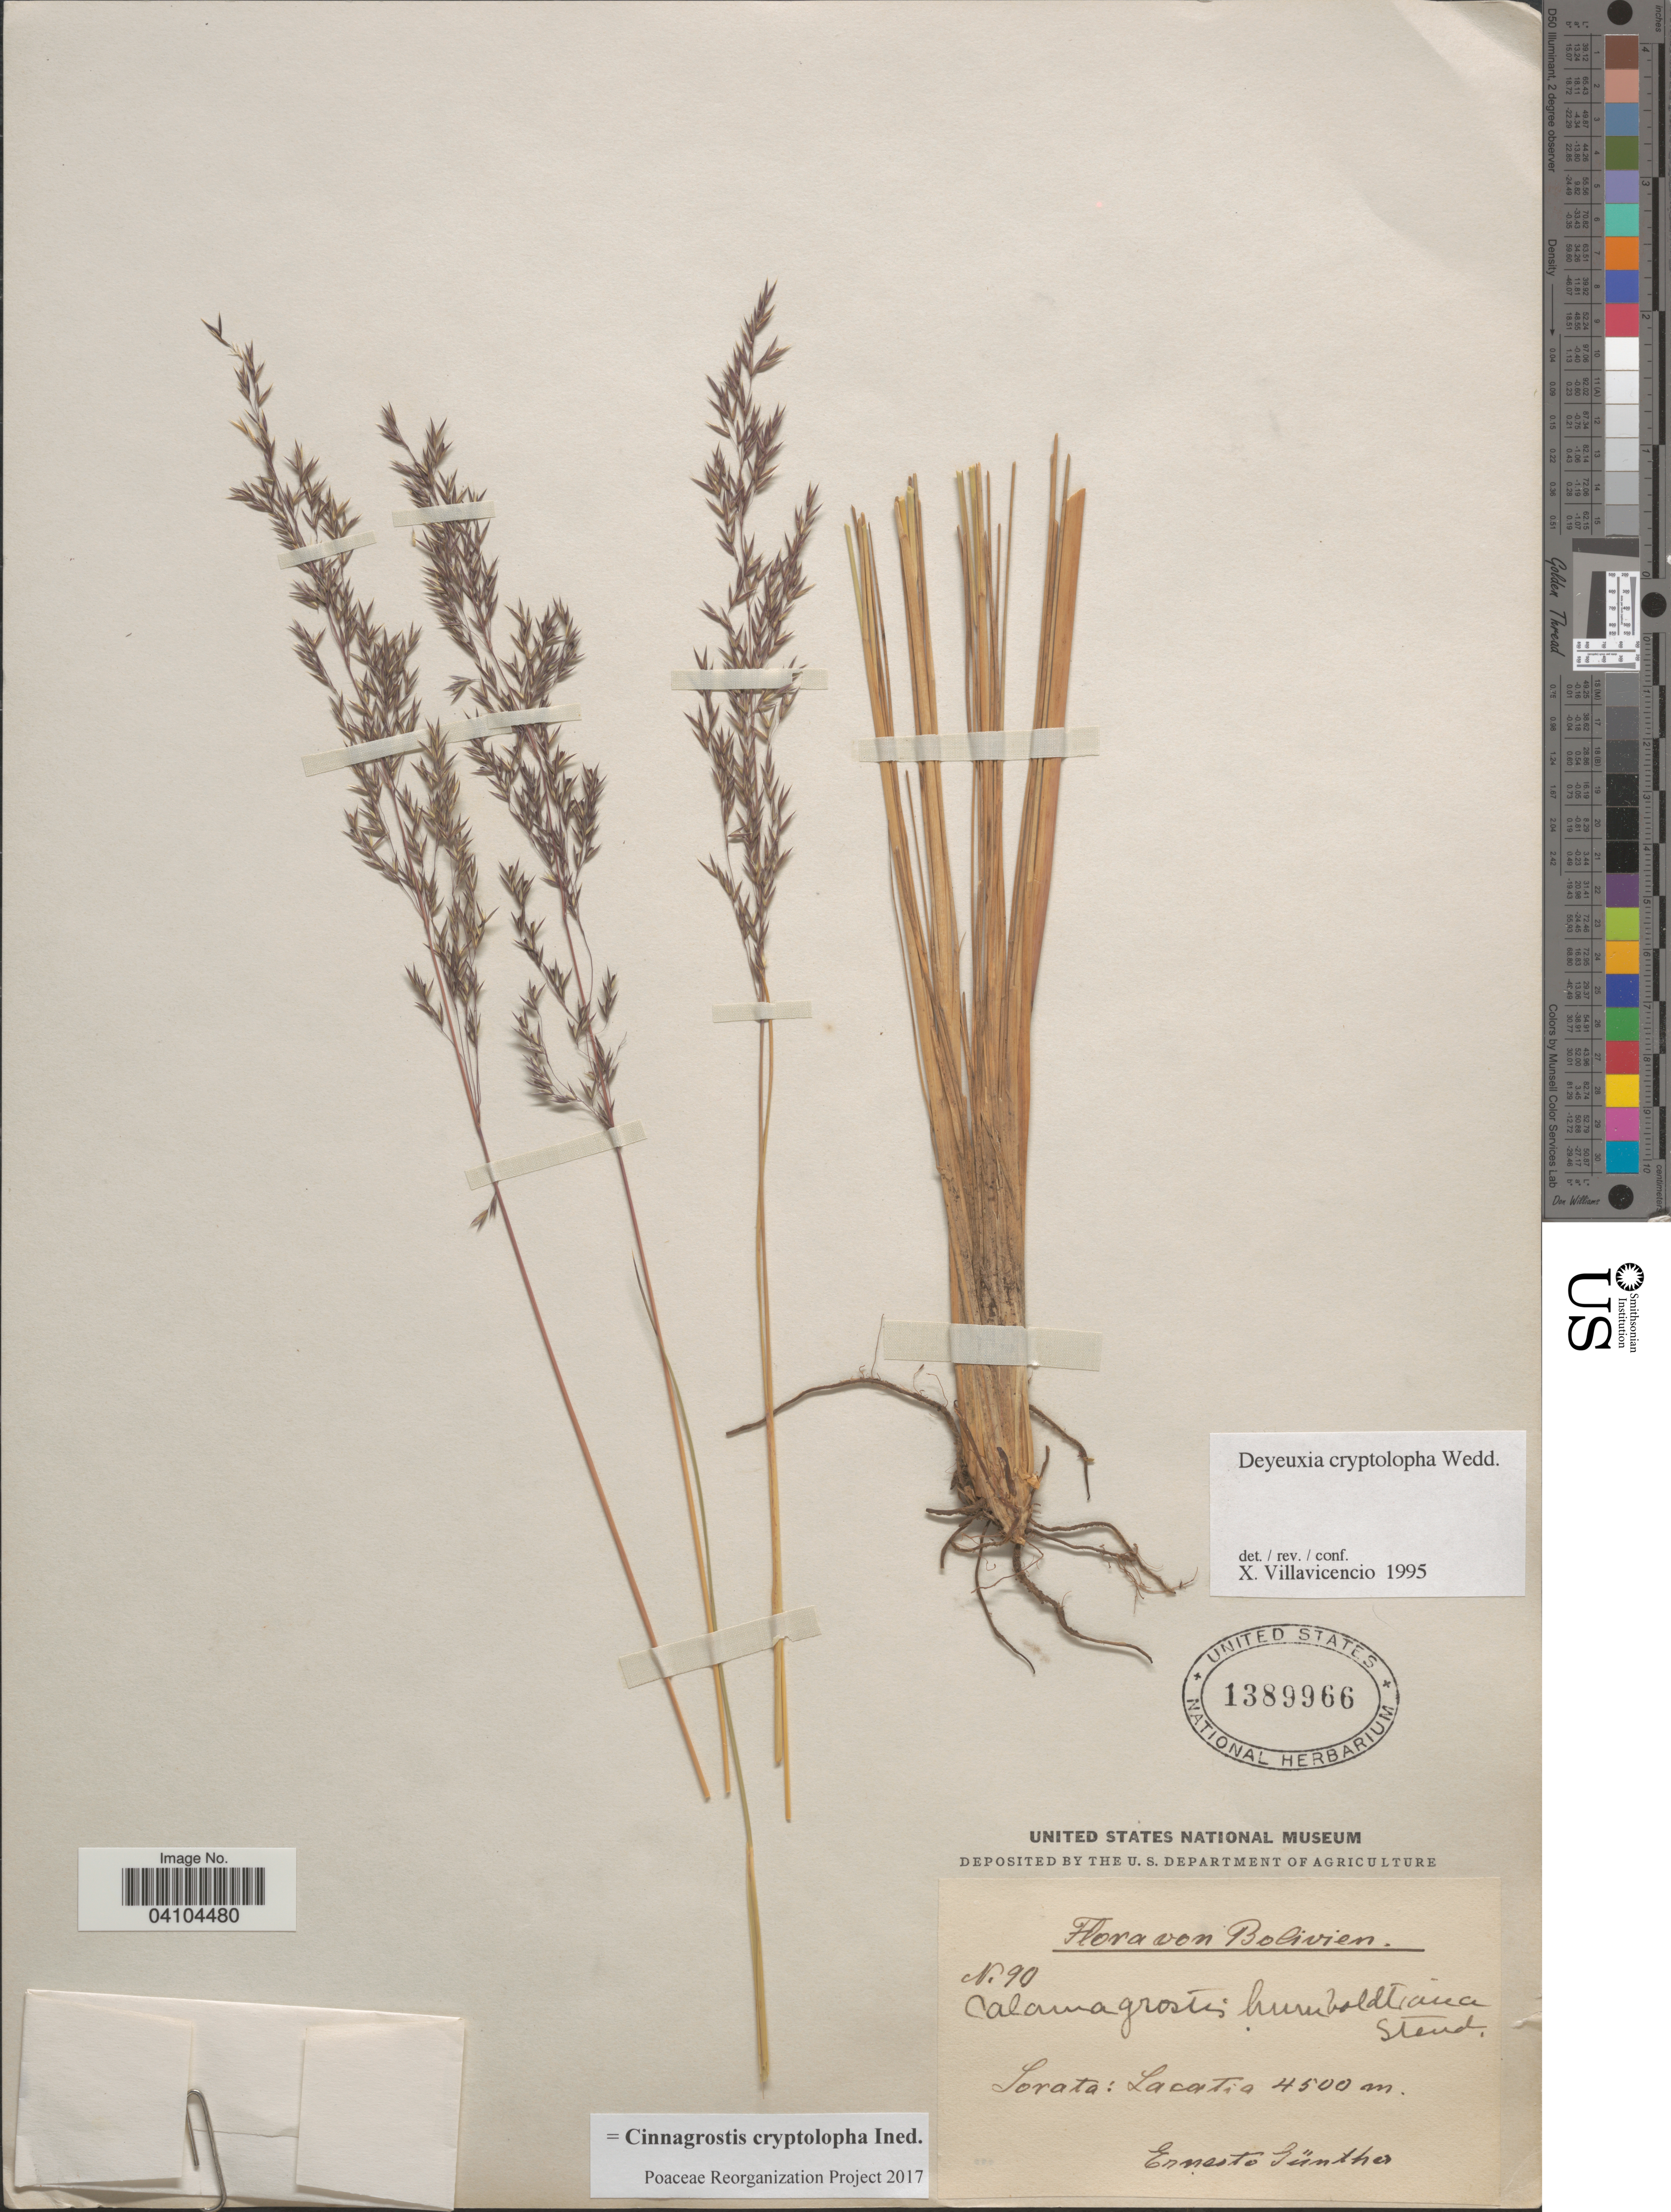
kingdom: Plantae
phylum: Tracheophyta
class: Liliopsida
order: Poales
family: Poaceae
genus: Cinnagrostis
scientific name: Cinnagrostis cryptolopha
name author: (Wedd.) P.M. Peterson et al.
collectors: E. Gunther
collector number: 90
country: Bolivia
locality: Bolivien. Sorata: Lacatia.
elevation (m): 4500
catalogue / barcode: US 1389966